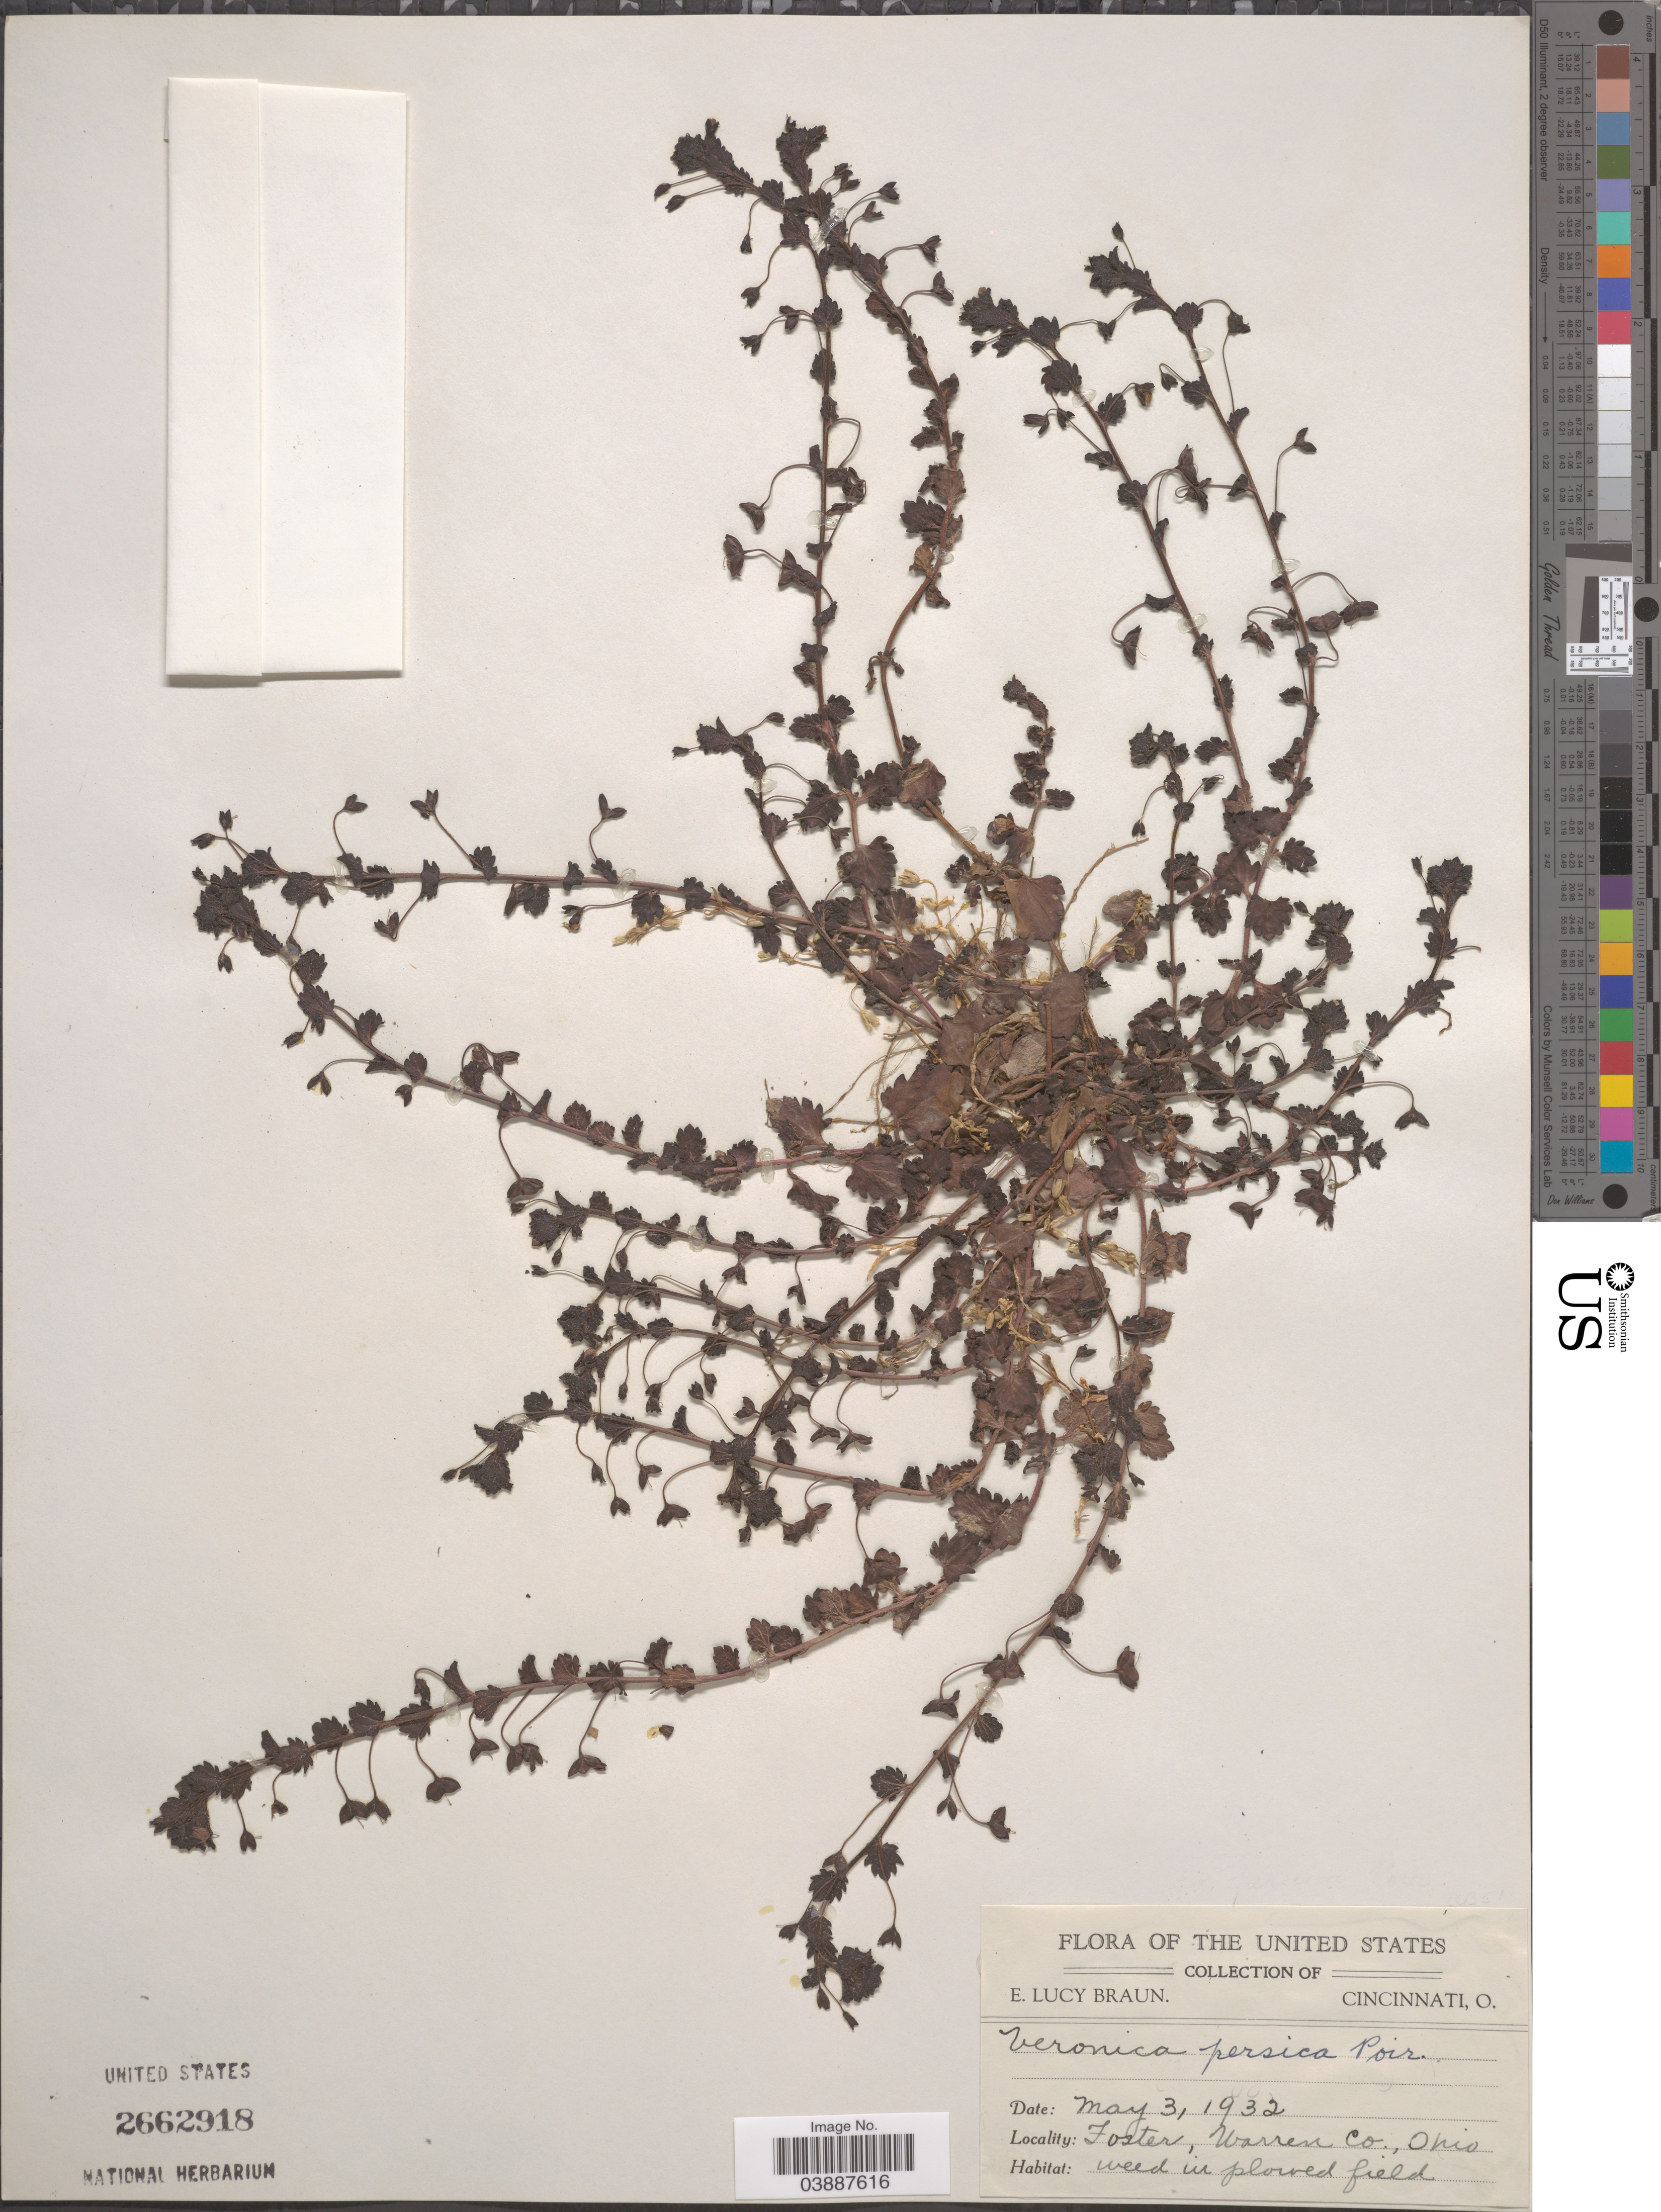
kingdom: Plantae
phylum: Tracheophyta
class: Magnoliopsida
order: Lamiales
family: Plantaginaceae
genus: Veronica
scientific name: Veronica persica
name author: Poir.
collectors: E. L. Braun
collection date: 1932-05-03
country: United States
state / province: Ohio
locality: Foster, Warren Co.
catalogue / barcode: US 2662918